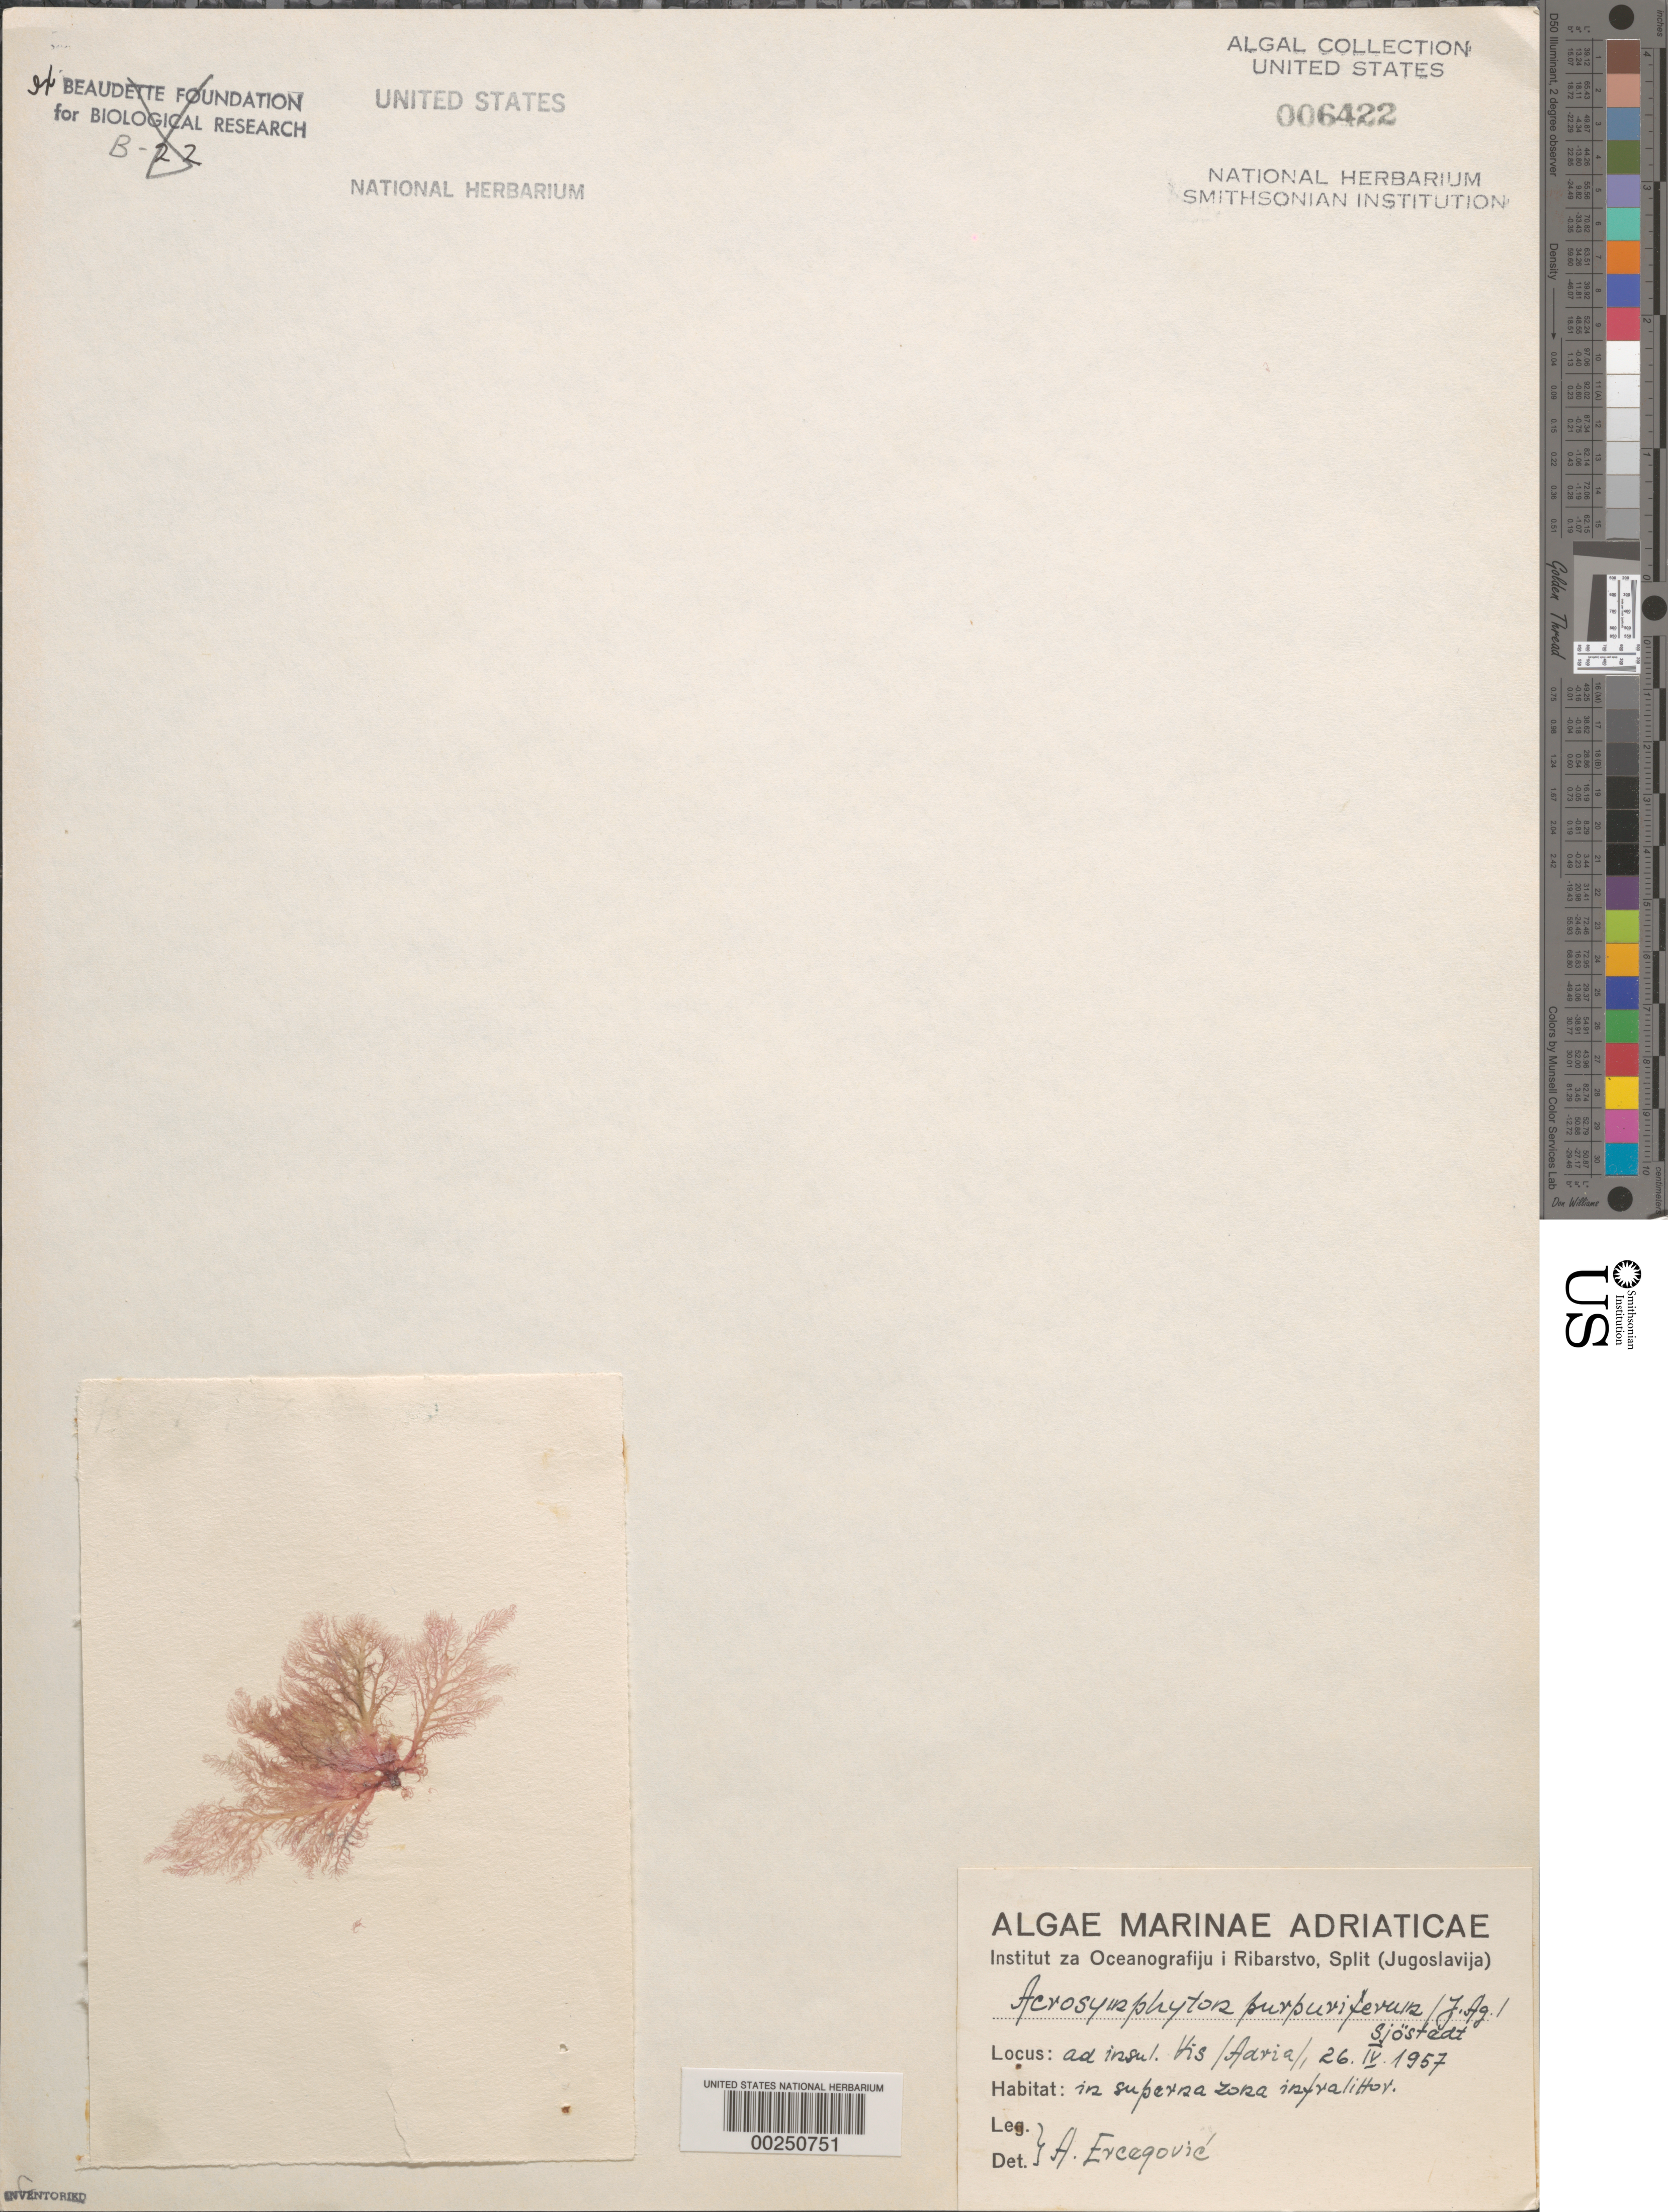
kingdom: Plantae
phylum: Rhodophyta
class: Florideophyceae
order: Acrosymphytales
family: Acrosymphytaceae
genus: Acrosymphyton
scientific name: Acrosymphyton purpuriferum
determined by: Ercegovic, A.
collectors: A. Ercegovic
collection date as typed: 26 Apr 1957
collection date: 1957-04-26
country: Croatia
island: Vis Island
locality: Adriatic Sea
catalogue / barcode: US 6422